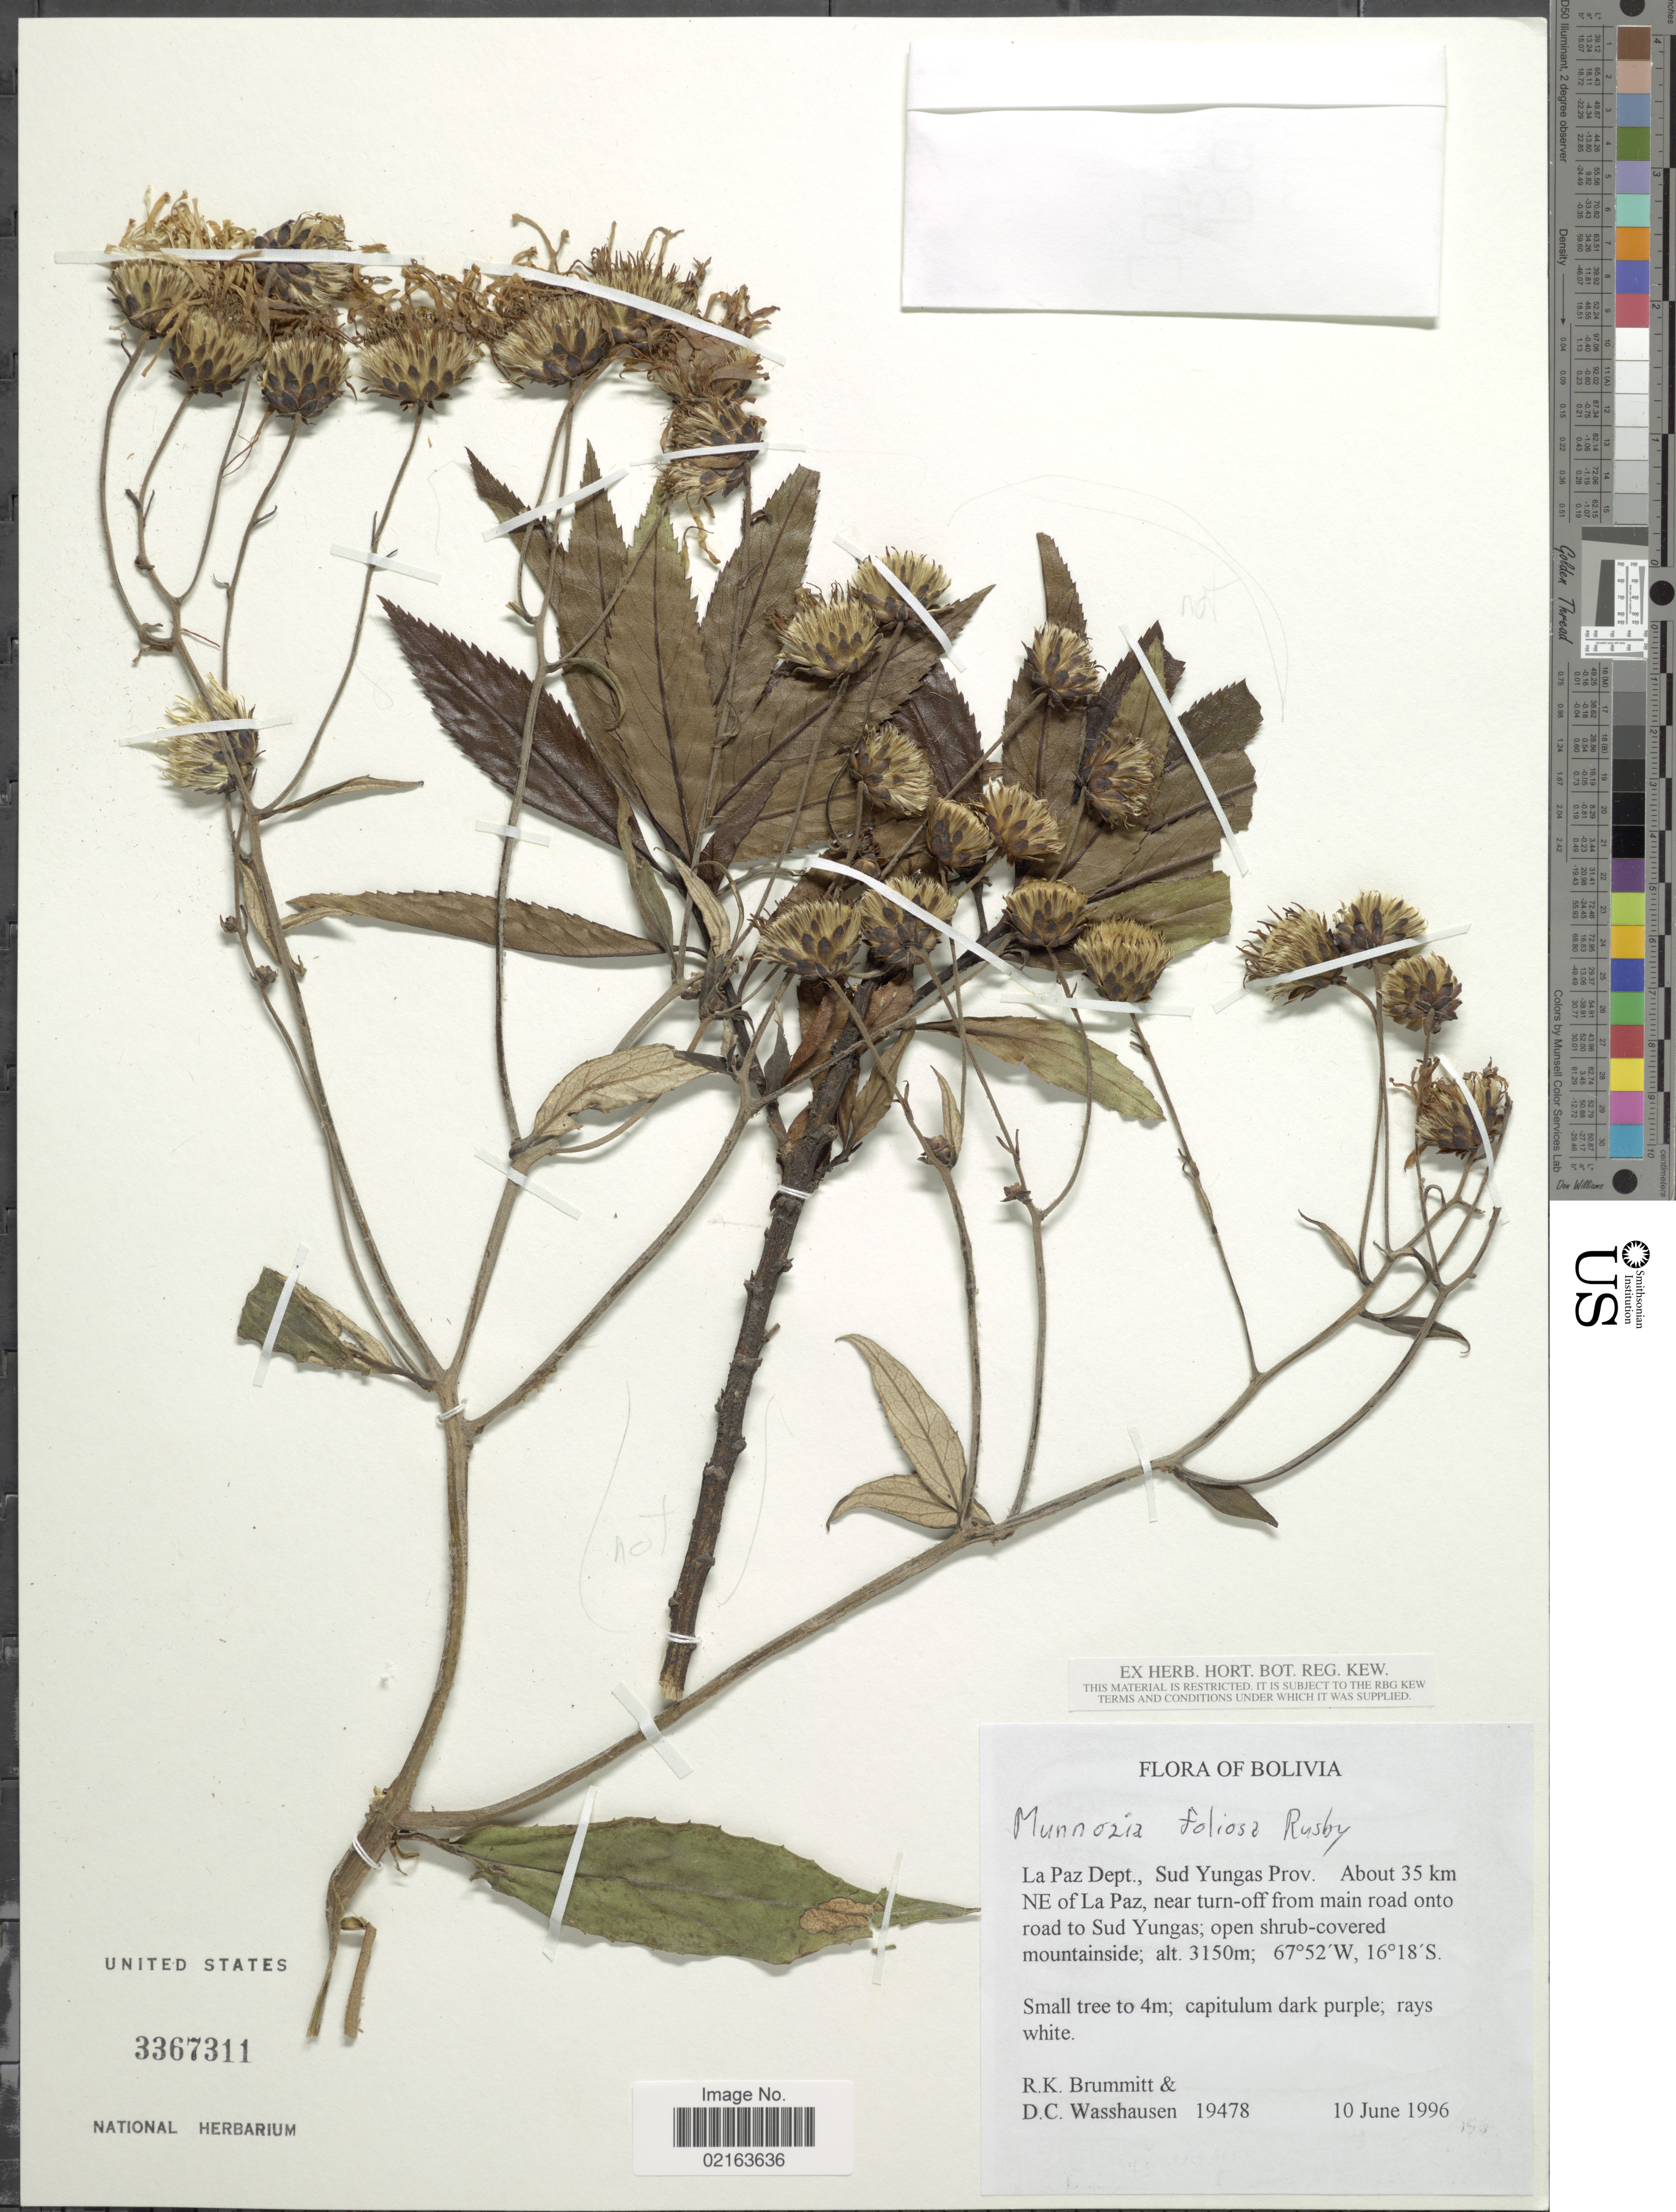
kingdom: Plantae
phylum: Tracheophyta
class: Magnoliopsida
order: Asterales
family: Asteraceae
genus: Munnozia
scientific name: Munnozia foliosa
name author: Rusby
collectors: R. K. Brummitt & D. C. Wasshausen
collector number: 19478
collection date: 1996-06-10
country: Bolivia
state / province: La Paz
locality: La Paz Dept., Sud Yungas Prov. About 35 km NE of La Paz, near turn-off from main road onto road to Sud Yungas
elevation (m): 3150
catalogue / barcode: US 3367311